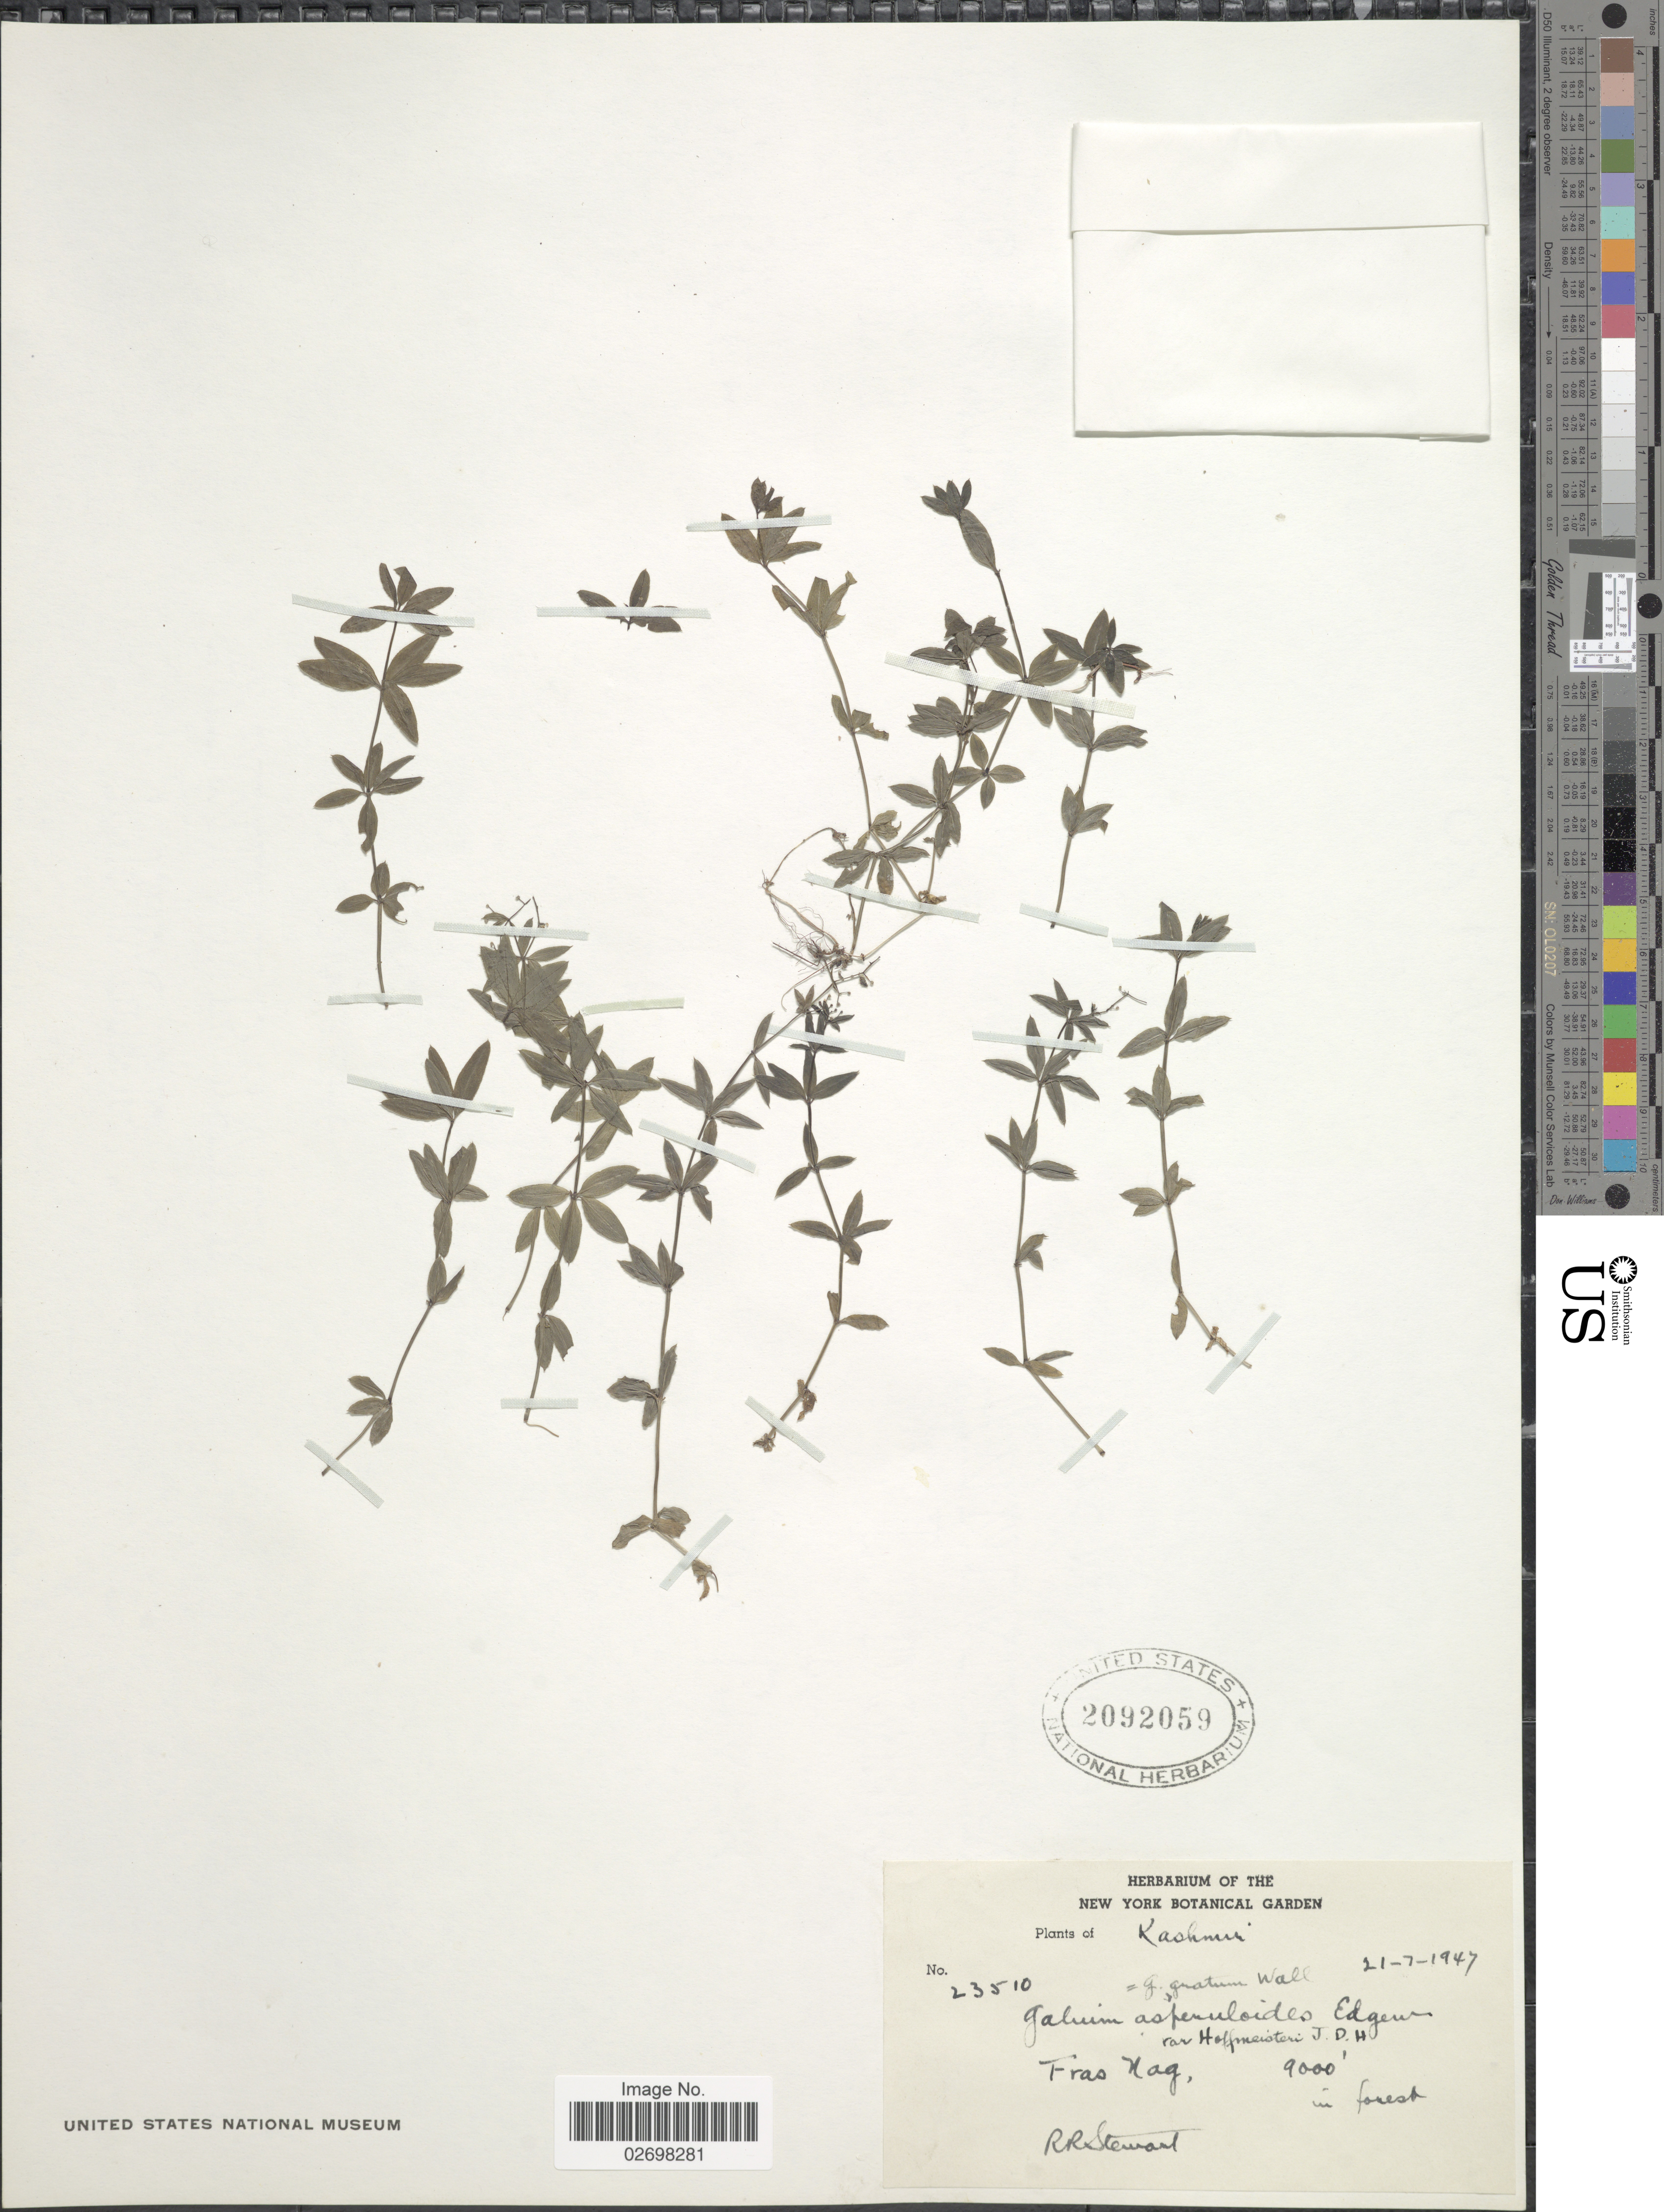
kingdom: Plantae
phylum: Tracheophyta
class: Magnoliopsida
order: Gentianales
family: Rubiaceae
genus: Galium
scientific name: Galium asperuloides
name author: Edgew.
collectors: R. R. Stewart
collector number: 23510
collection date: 1947-07-21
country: India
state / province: Jammu and Kashmir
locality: Kashmir, Fras Nag, in forest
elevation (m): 2743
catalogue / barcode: US 2092059